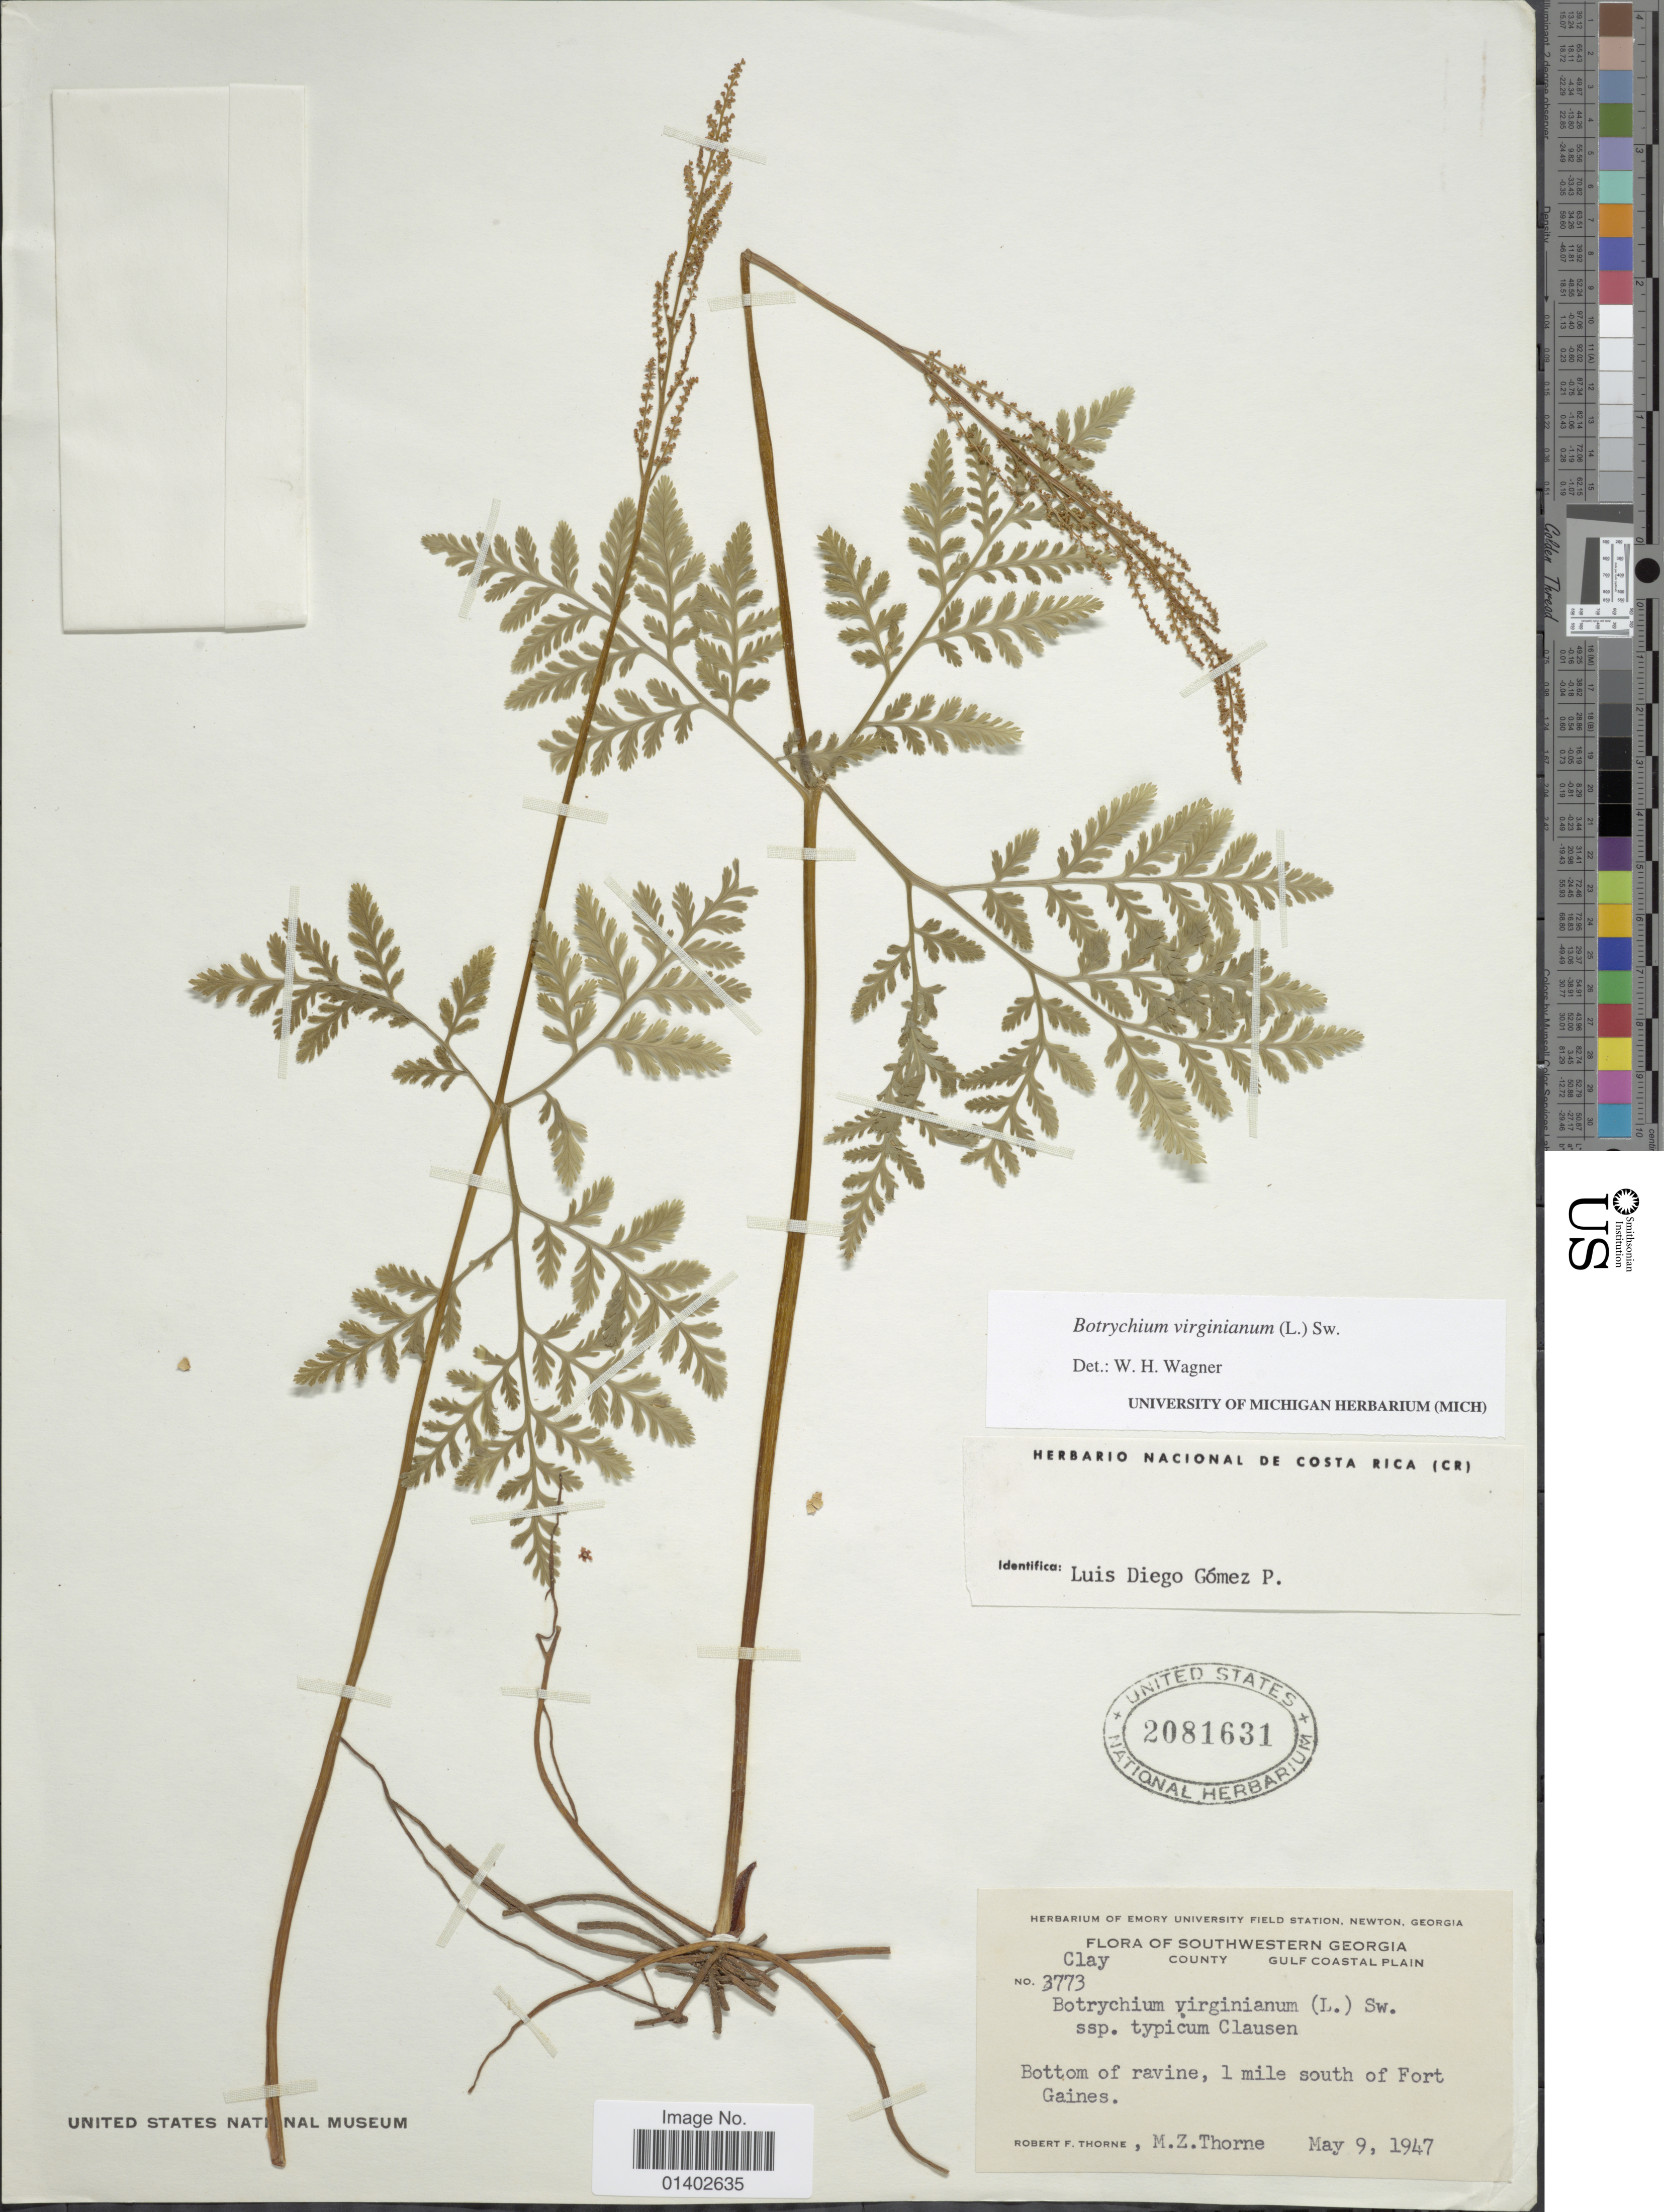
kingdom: Plantae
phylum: Tracheophyta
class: Polypodiopsida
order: Ophioglossales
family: Ophioglossaceae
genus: Botrychium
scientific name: Botrychium virginianum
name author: (L.) Sw.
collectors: R. F. Thorne & M. Thorne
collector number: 3773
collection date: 1947-05-09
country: United States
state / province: Georgia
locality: Southwestern Georgia, Clay county Gulf Coastal PLain, Bottom of ravine, 1 mile south of Fort Gaines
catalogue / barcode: US 2081631